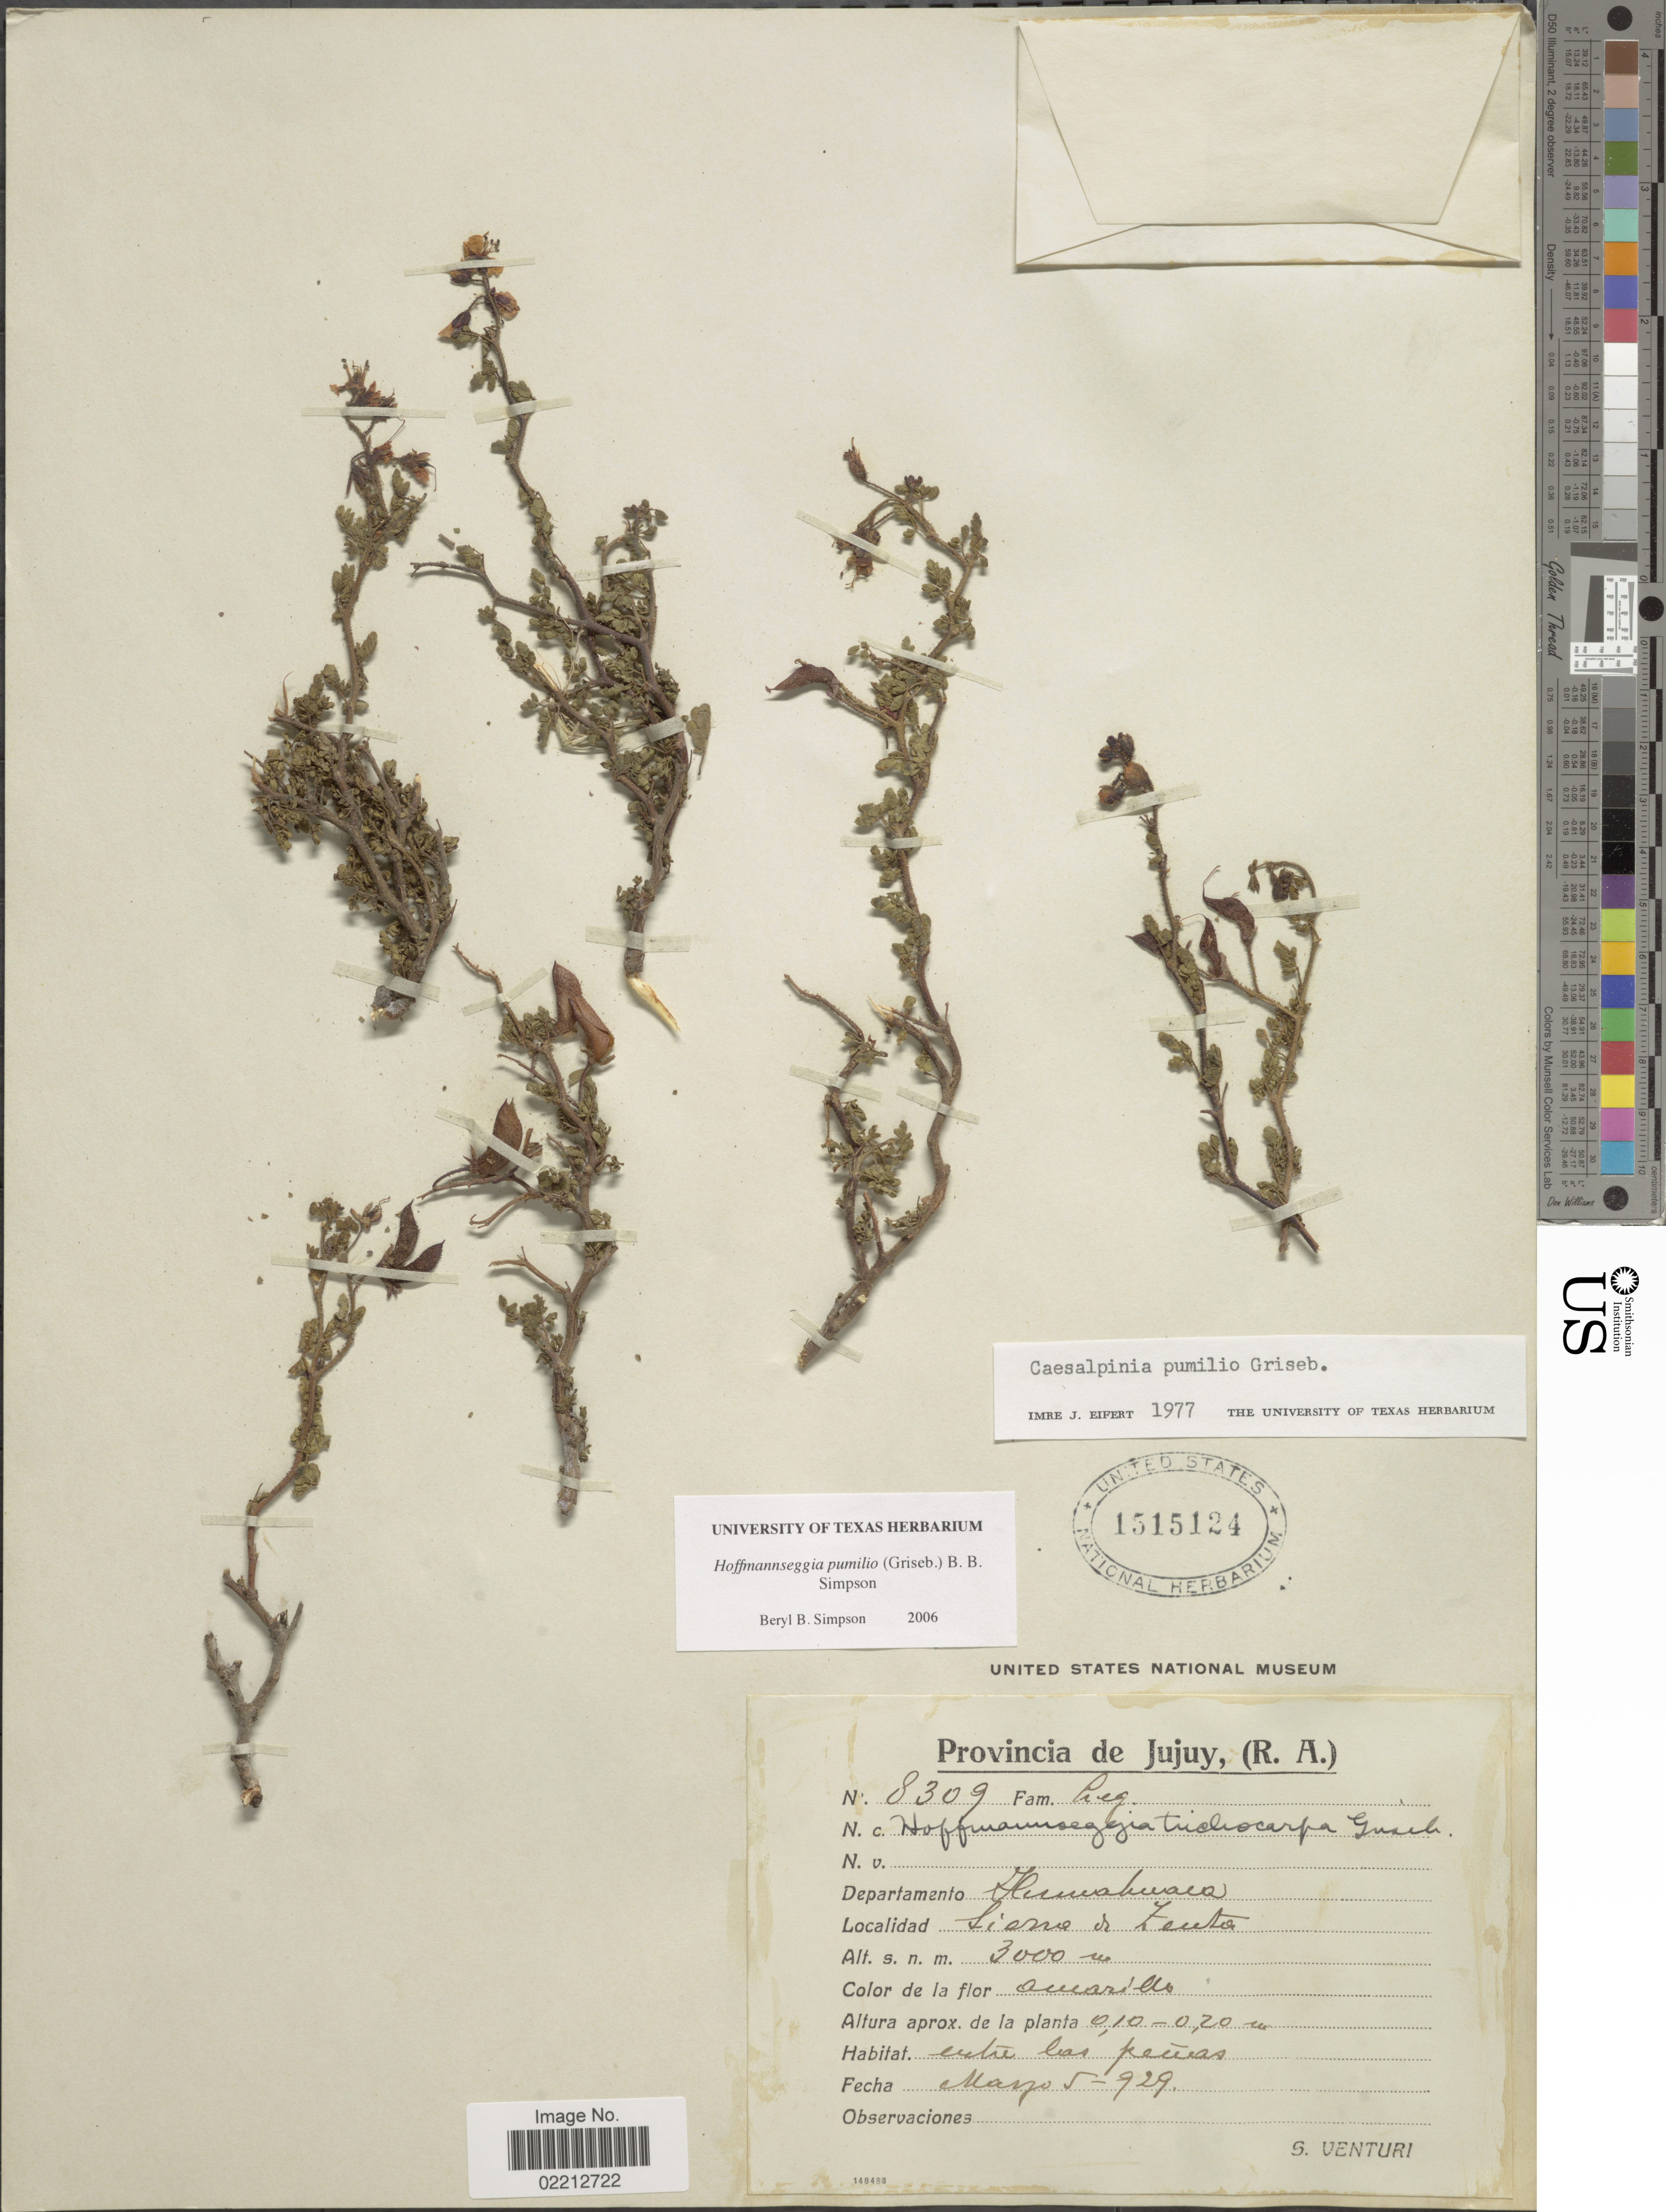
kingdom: Plantae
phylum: Tracheophyta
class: Magnoliopsida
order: Fabales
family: Fabaceae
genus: Hoffmannseggia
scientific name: Hoffmannseggia pumilio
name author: (Griseb.) B.B. Simpson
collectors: S. Venturi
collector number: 8309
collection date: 1929-03-05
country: Argentina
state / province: Jujuy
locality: Departamento Humahuaca, Sierra de Zenta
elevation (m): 3000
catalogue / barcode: US 1515124